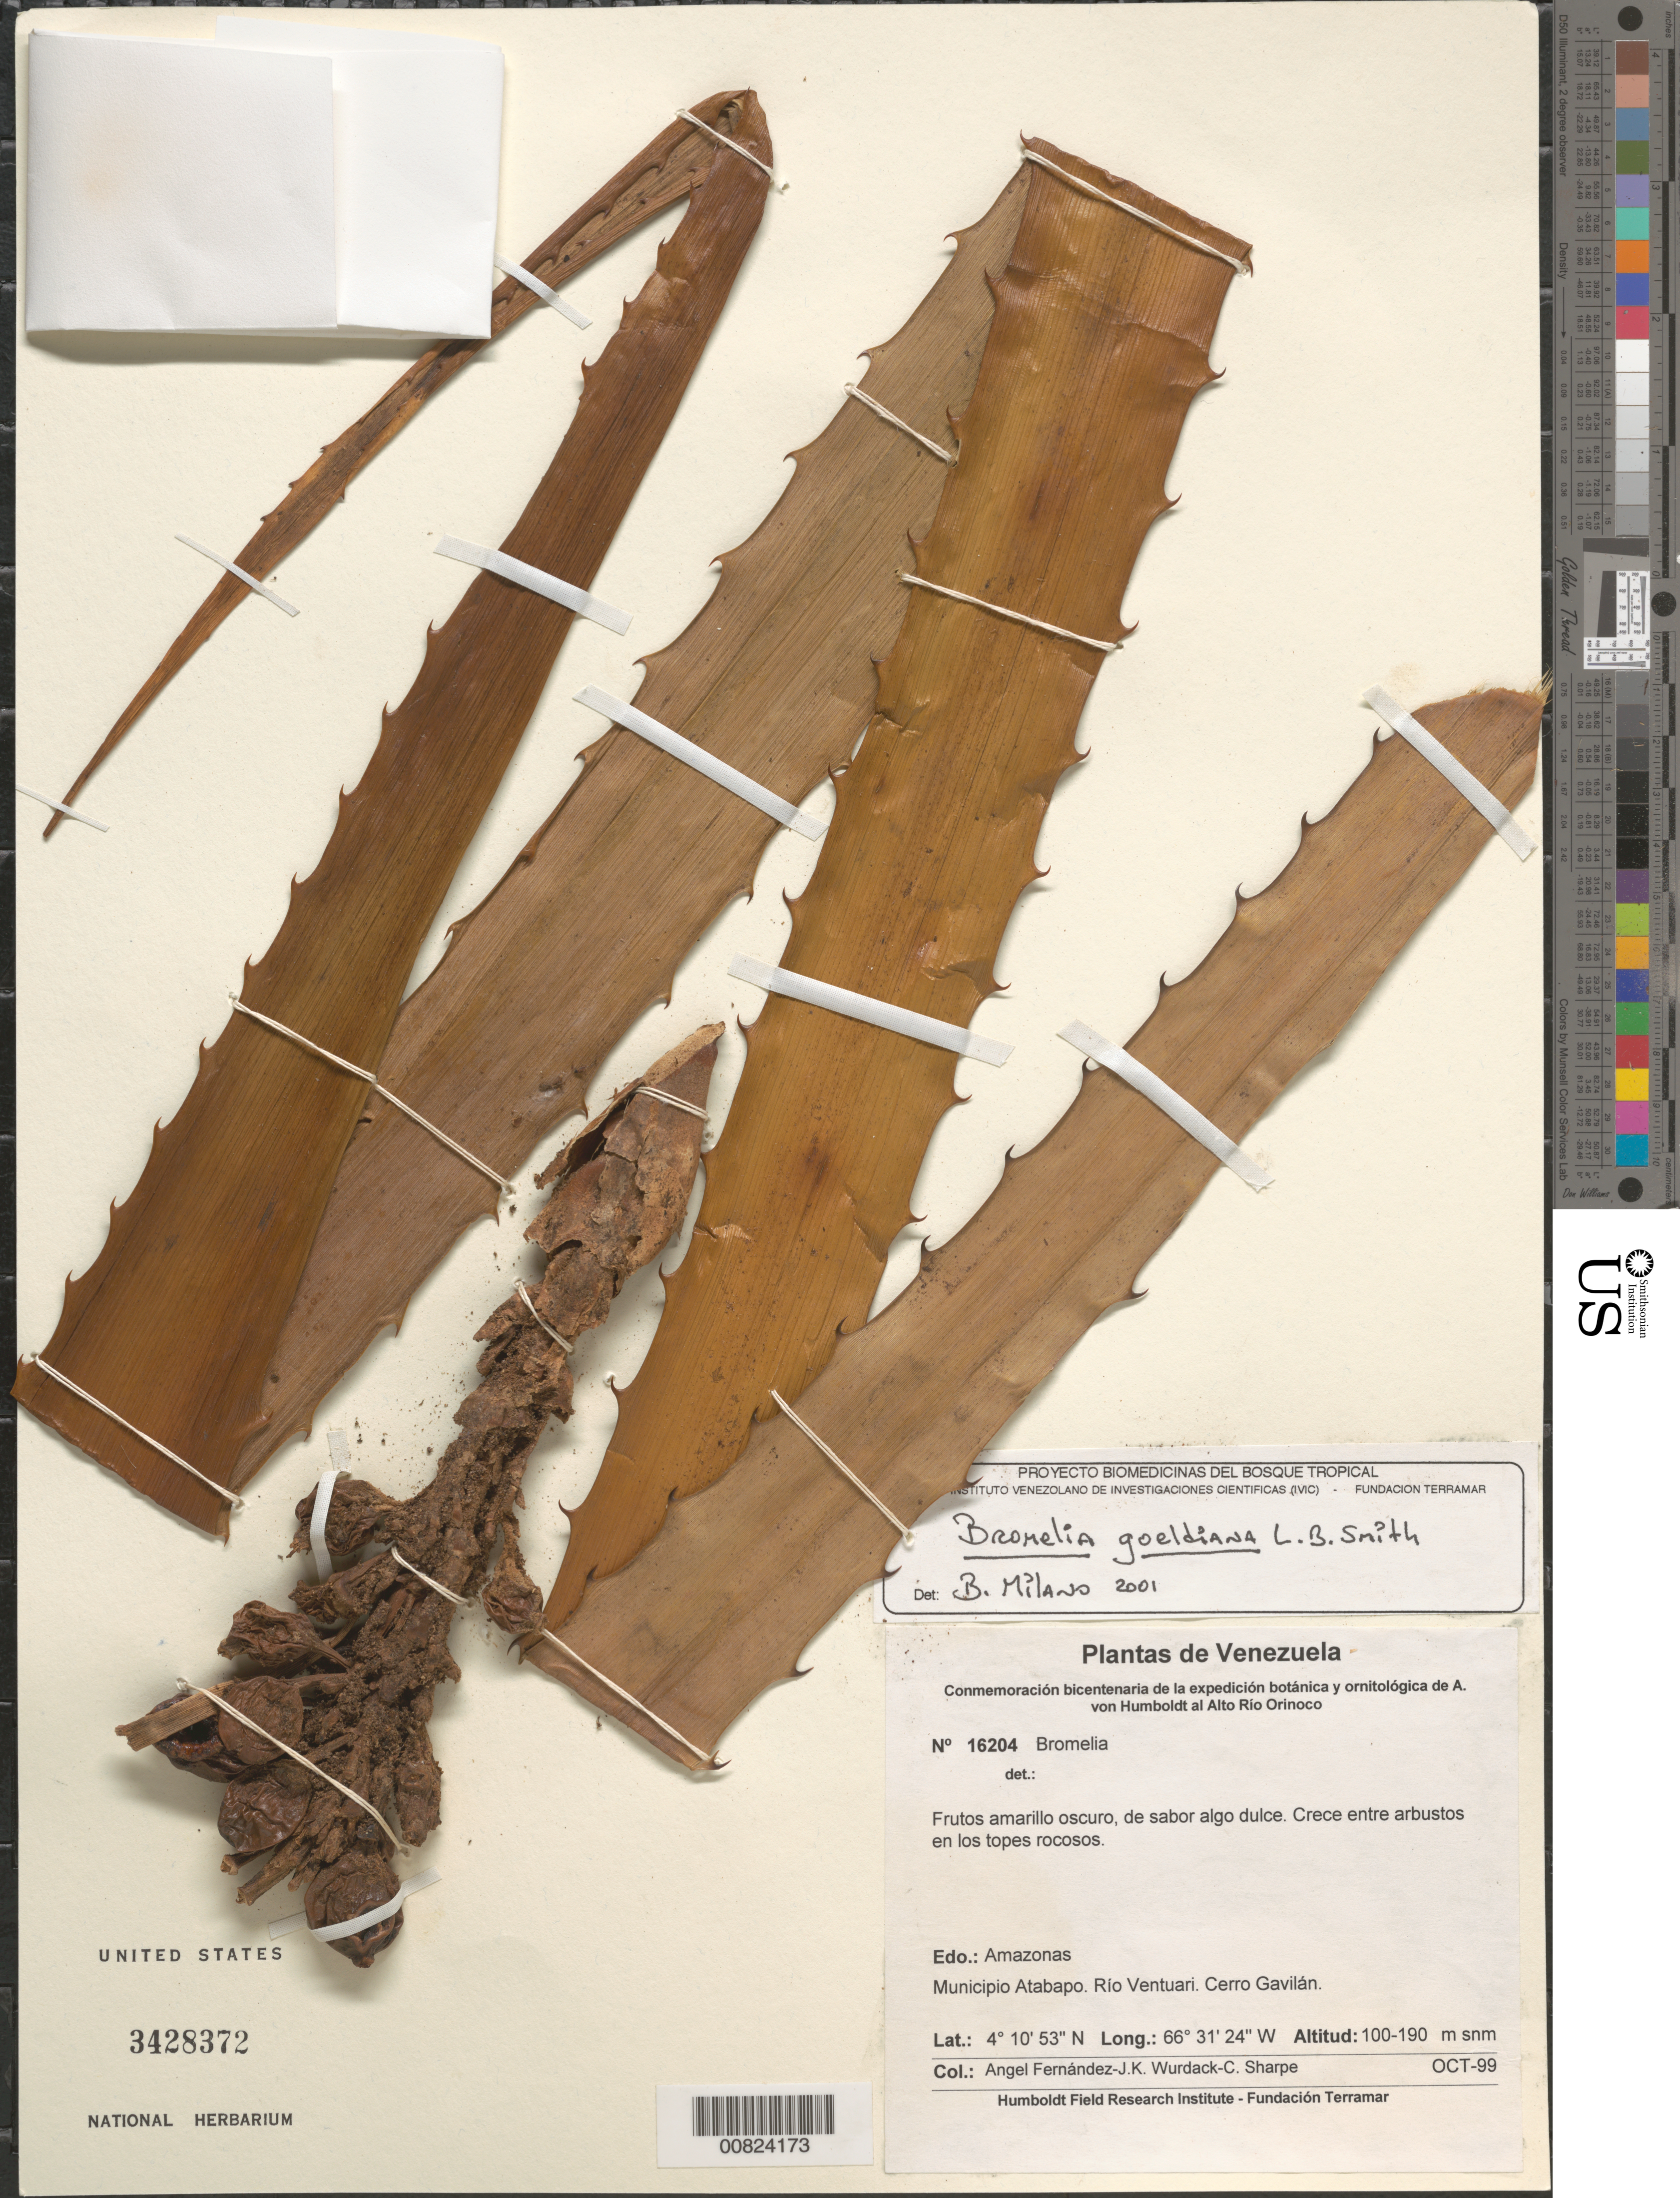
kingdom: Plantae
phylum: Tracheophyta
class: Liliopsida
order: Poales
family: Bromeliaceae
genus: Bromelia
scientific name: Bromelia goeldiana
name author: L.B. Sm.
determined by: Milano, B.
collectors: A. Fernández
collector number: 16204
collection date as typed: Oct-99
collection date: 1999-10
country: Venezuela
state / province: Amazonas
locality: Mun. Atabapo, Río Ventuari, Cerro Gavilán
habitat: Entre arbustos en los topes rocosos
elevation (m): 100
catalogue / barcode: US 3428372